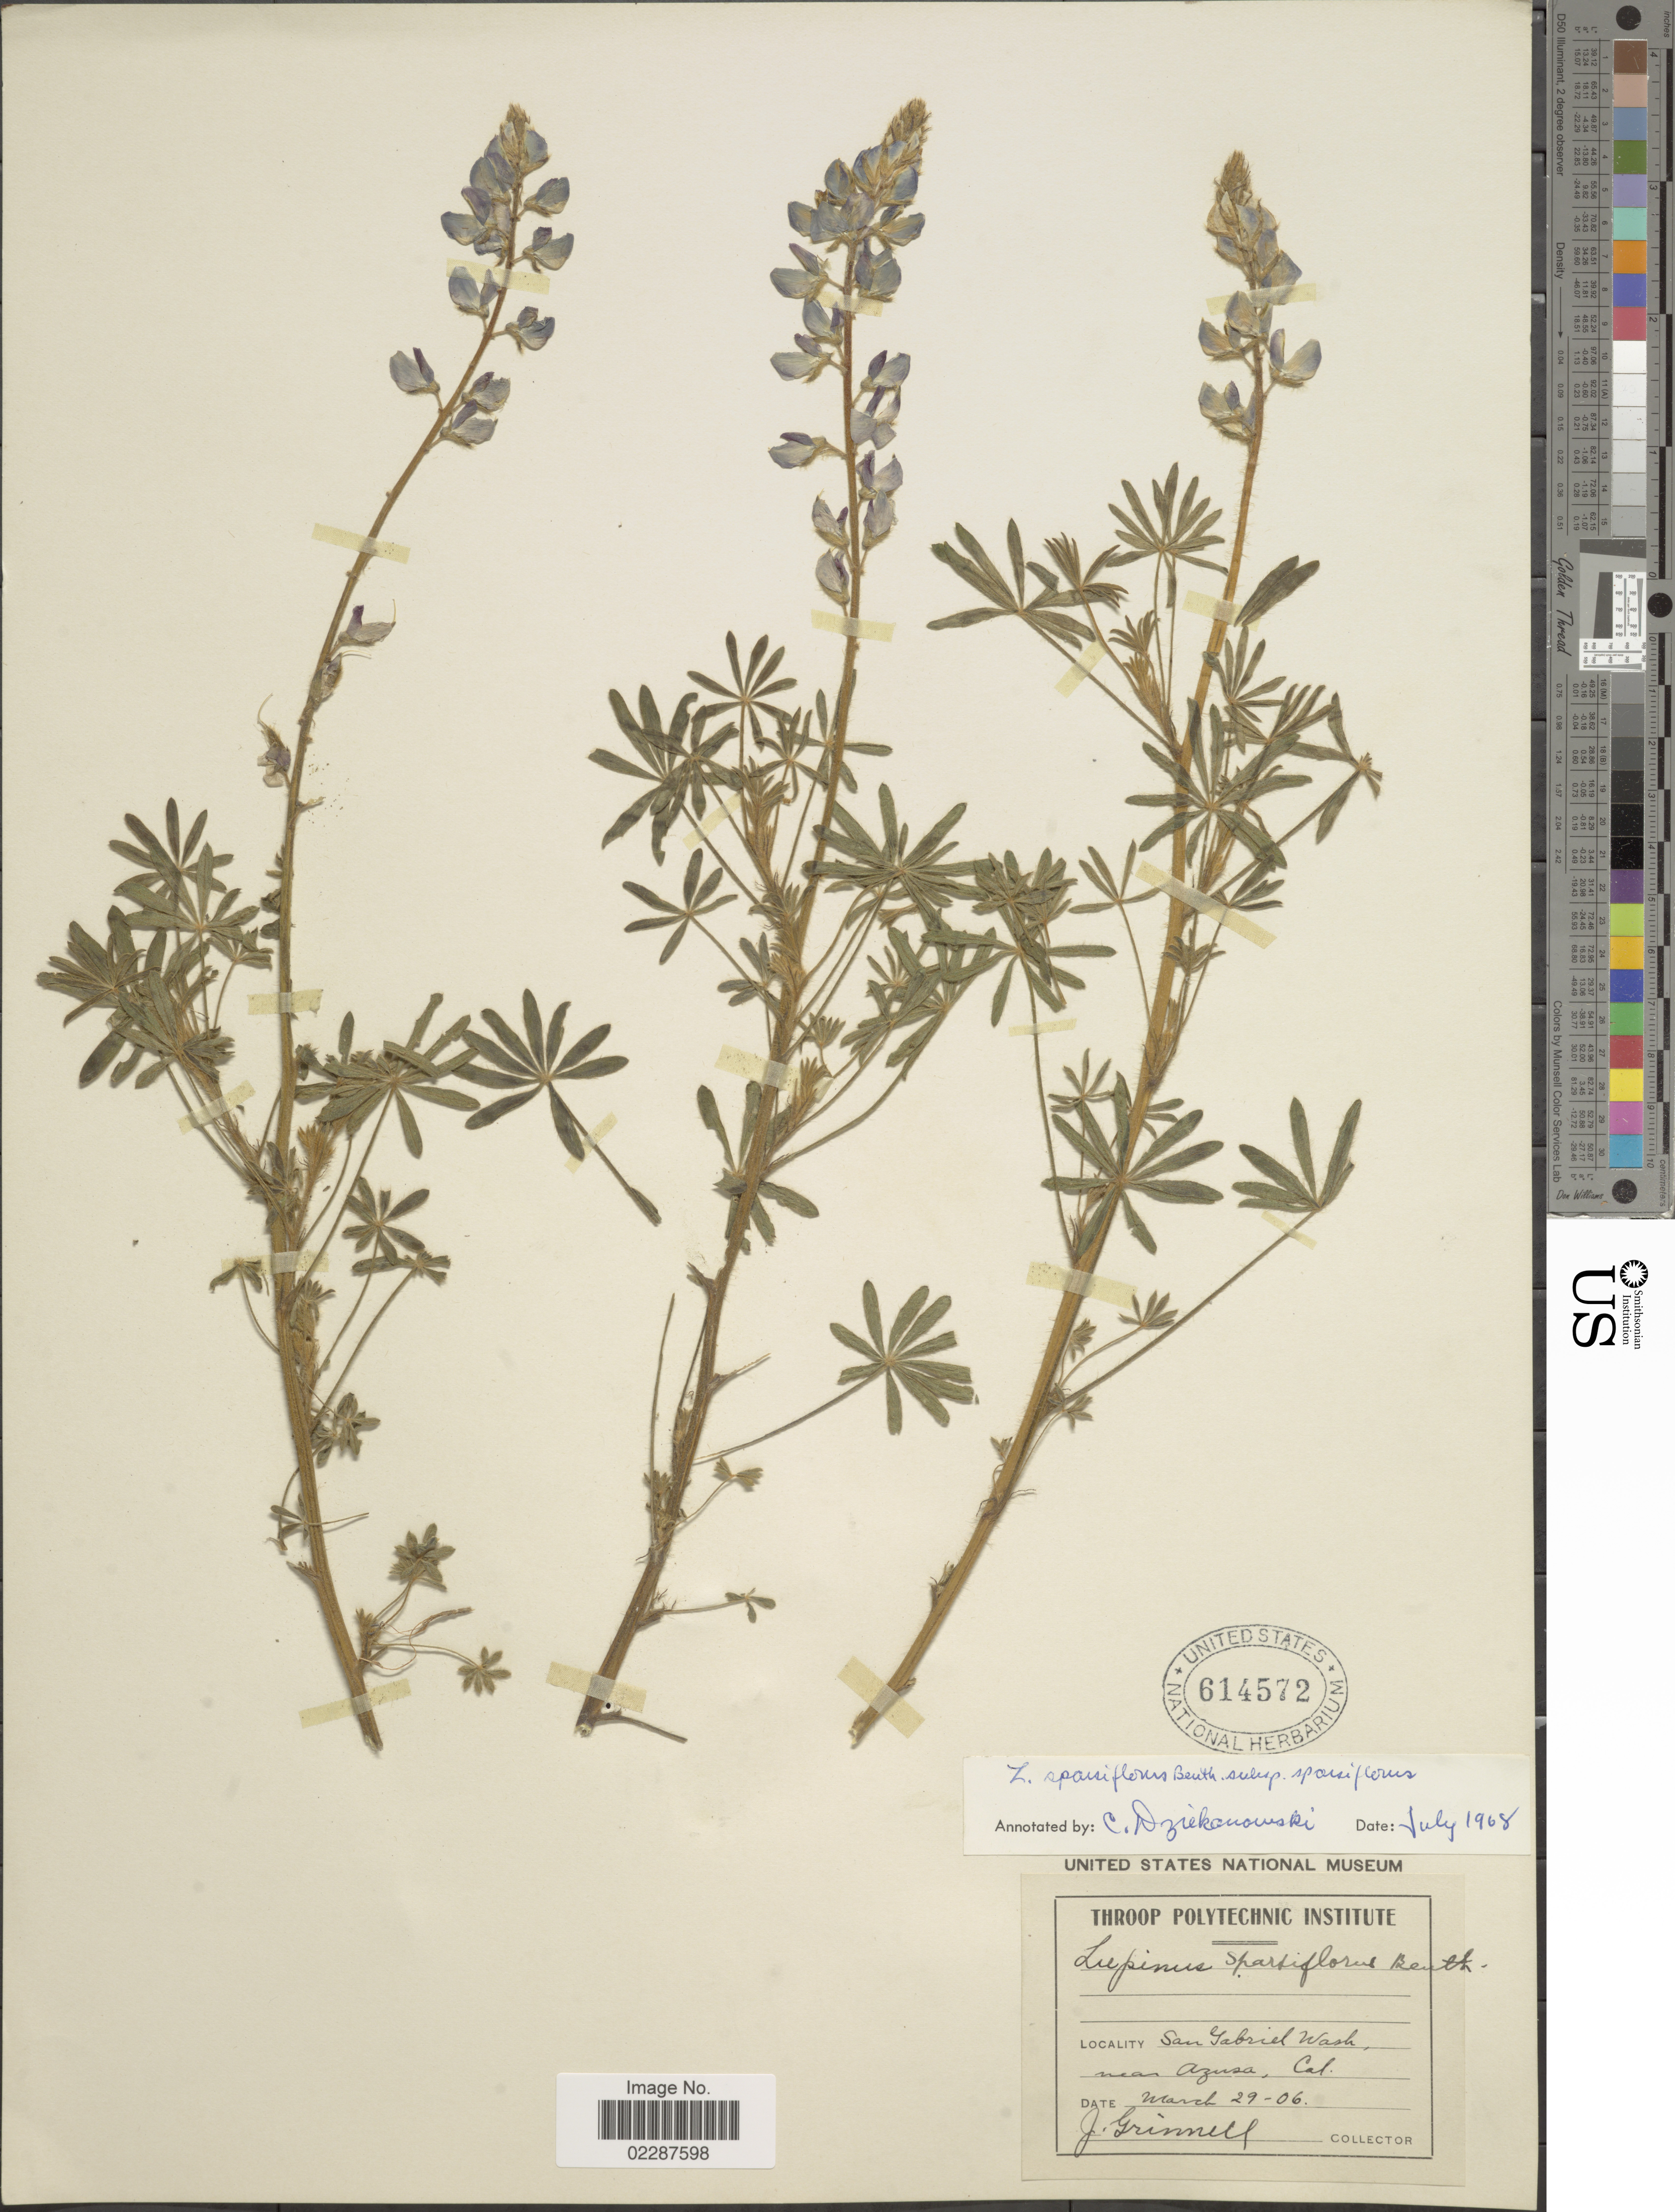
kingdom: Plantae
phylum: Tracheophyta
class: Magnoliopsida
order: Fabales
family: Fabaceae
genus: Lupinus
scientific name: Lupinus sparsiflorus subsp. sparsiflorus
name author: Benth.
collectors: J. Grinnell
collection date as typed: Transcribed d/m/y: 29/3/6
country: United States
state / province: California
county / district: Los Angeles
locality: San Gabriel Wash, near Azusa, Cal.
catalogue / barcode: US 614572